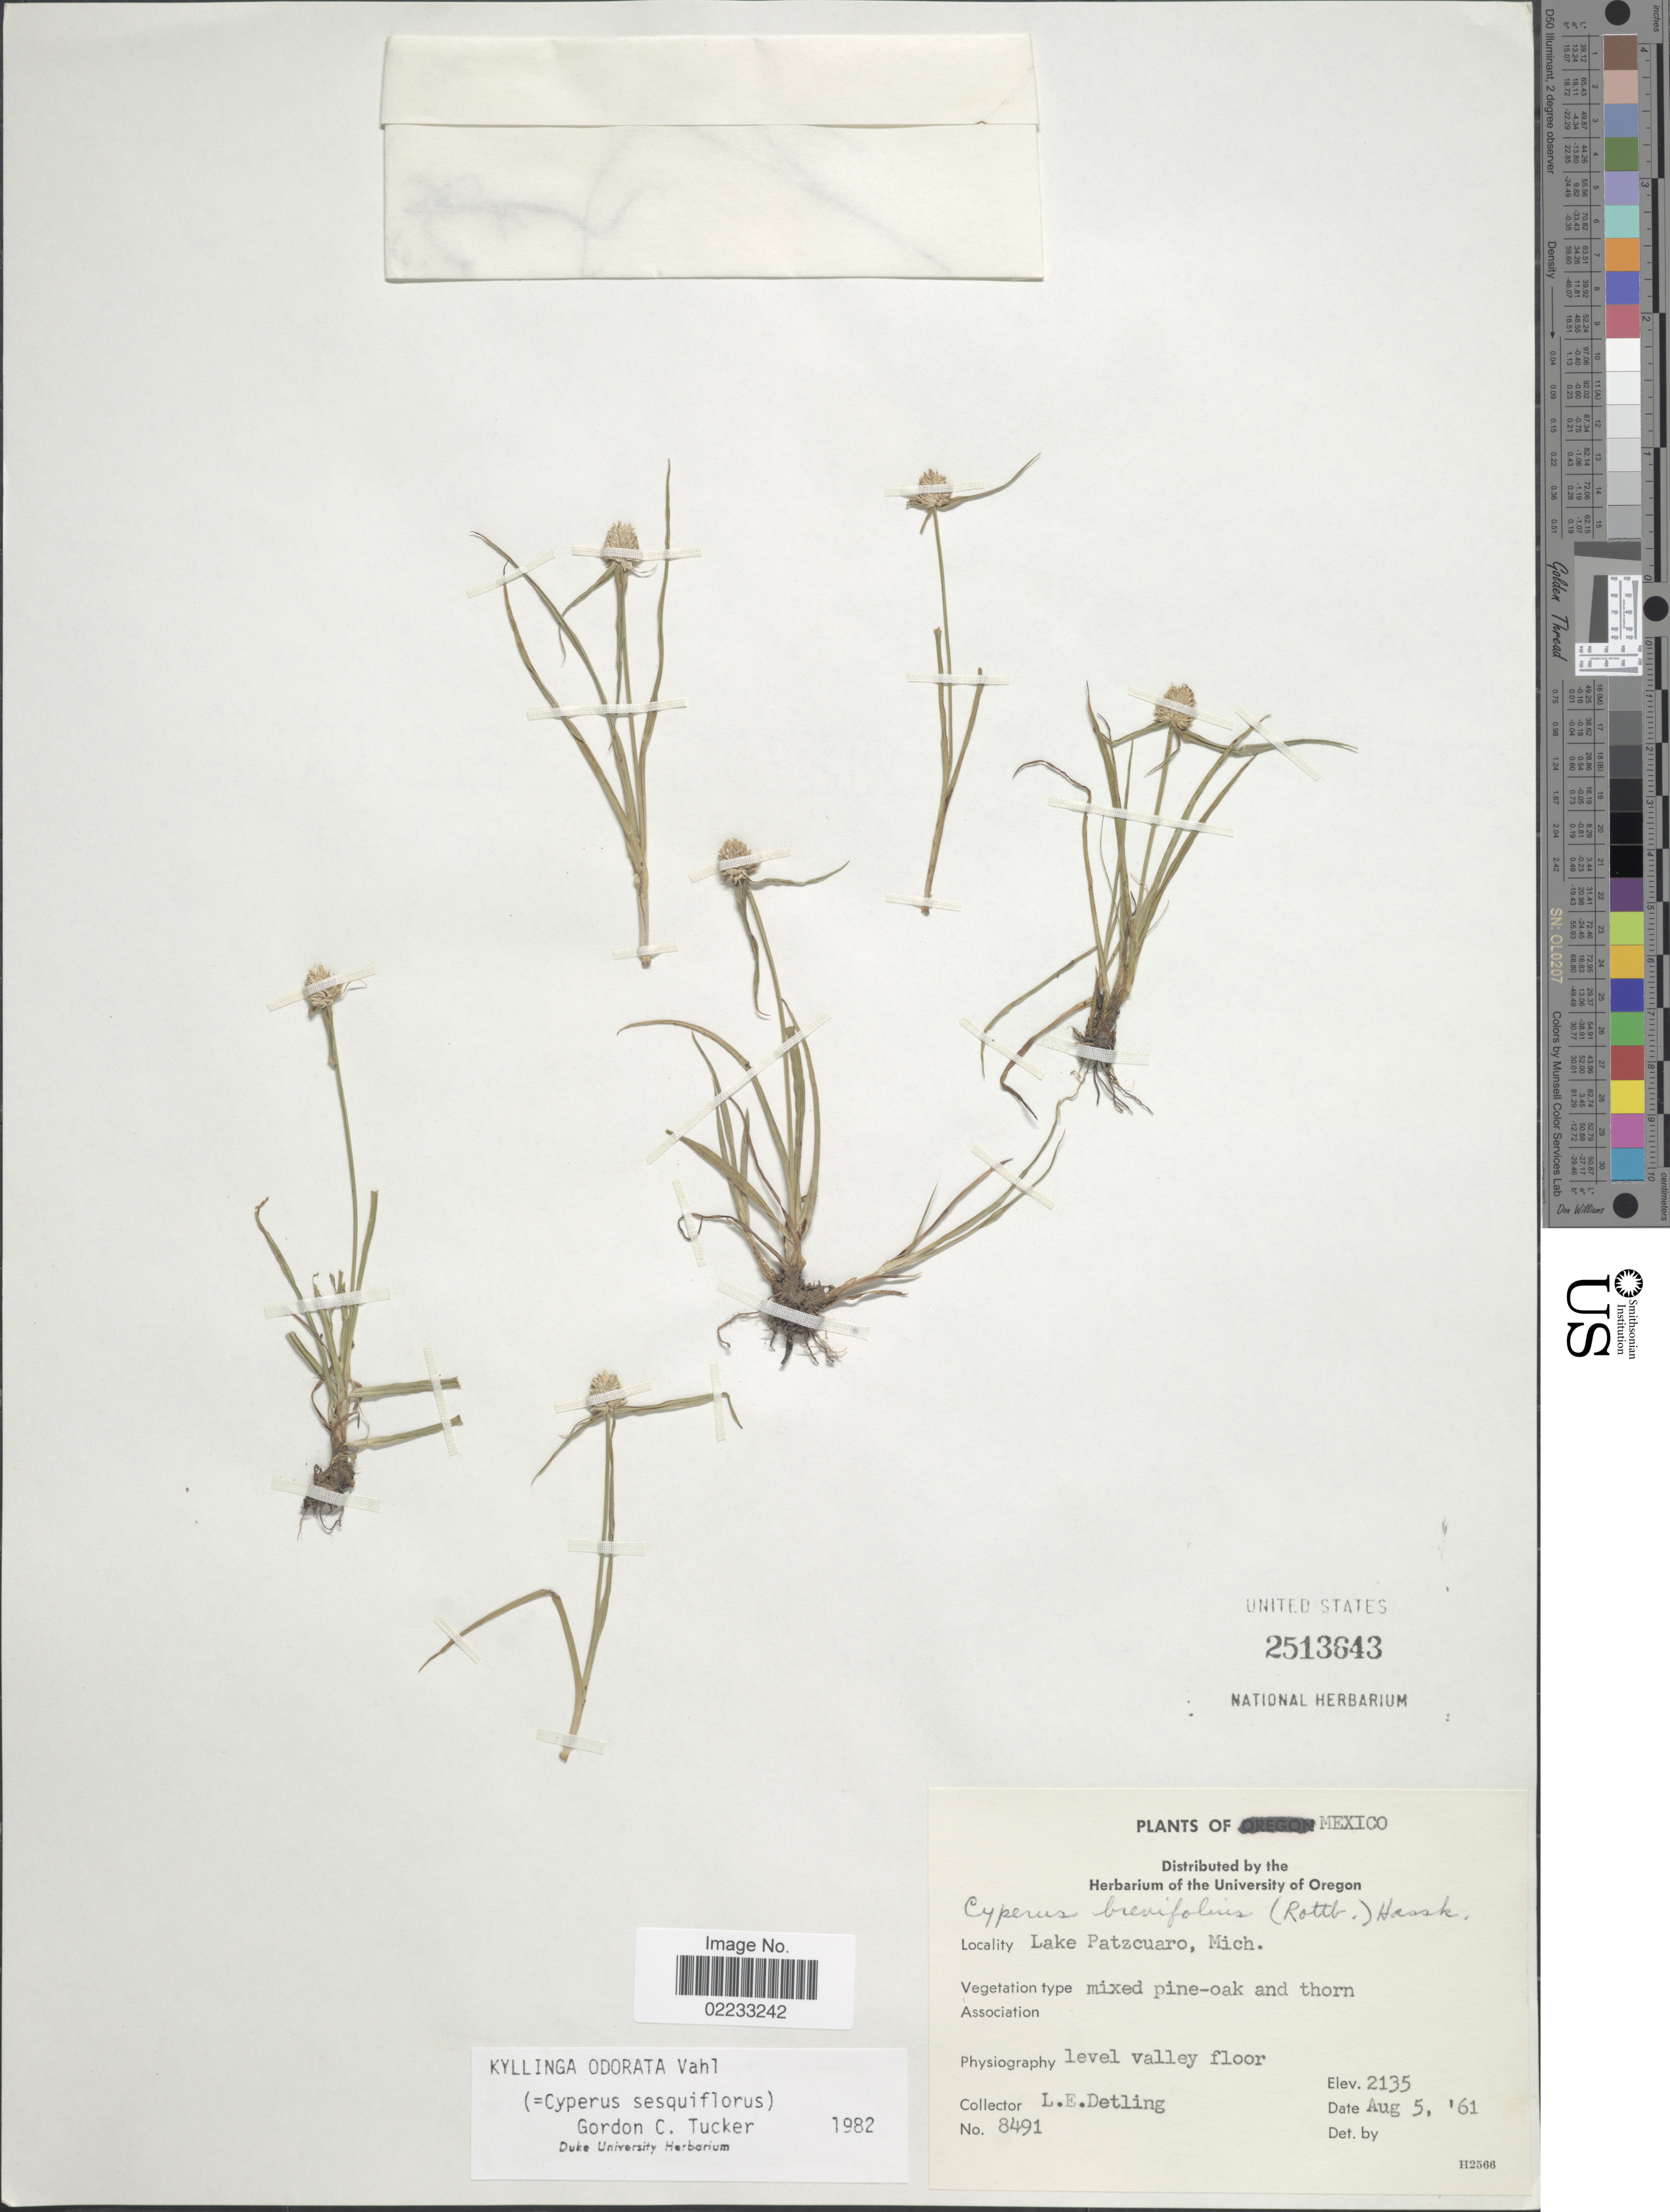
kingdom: Plantae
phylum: Tracheophyta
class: Liliopsida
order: Poales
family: Cyperaceae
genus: Cyperus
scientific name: Cyperus sesquiflorus subsp. sesquiflorus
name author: (Torr.) Mattf. & Kük.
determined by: Strong, M. T., (US), Smithsonian Institution - National Museum of Natural History (UNITED STATES)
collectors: L. E. Detling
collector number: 8491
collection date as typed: Transcribed d/m/y: 5/8/61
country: Mexico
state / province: Michoacán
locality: Lake Patzcuaro.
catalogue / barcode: US 2513643